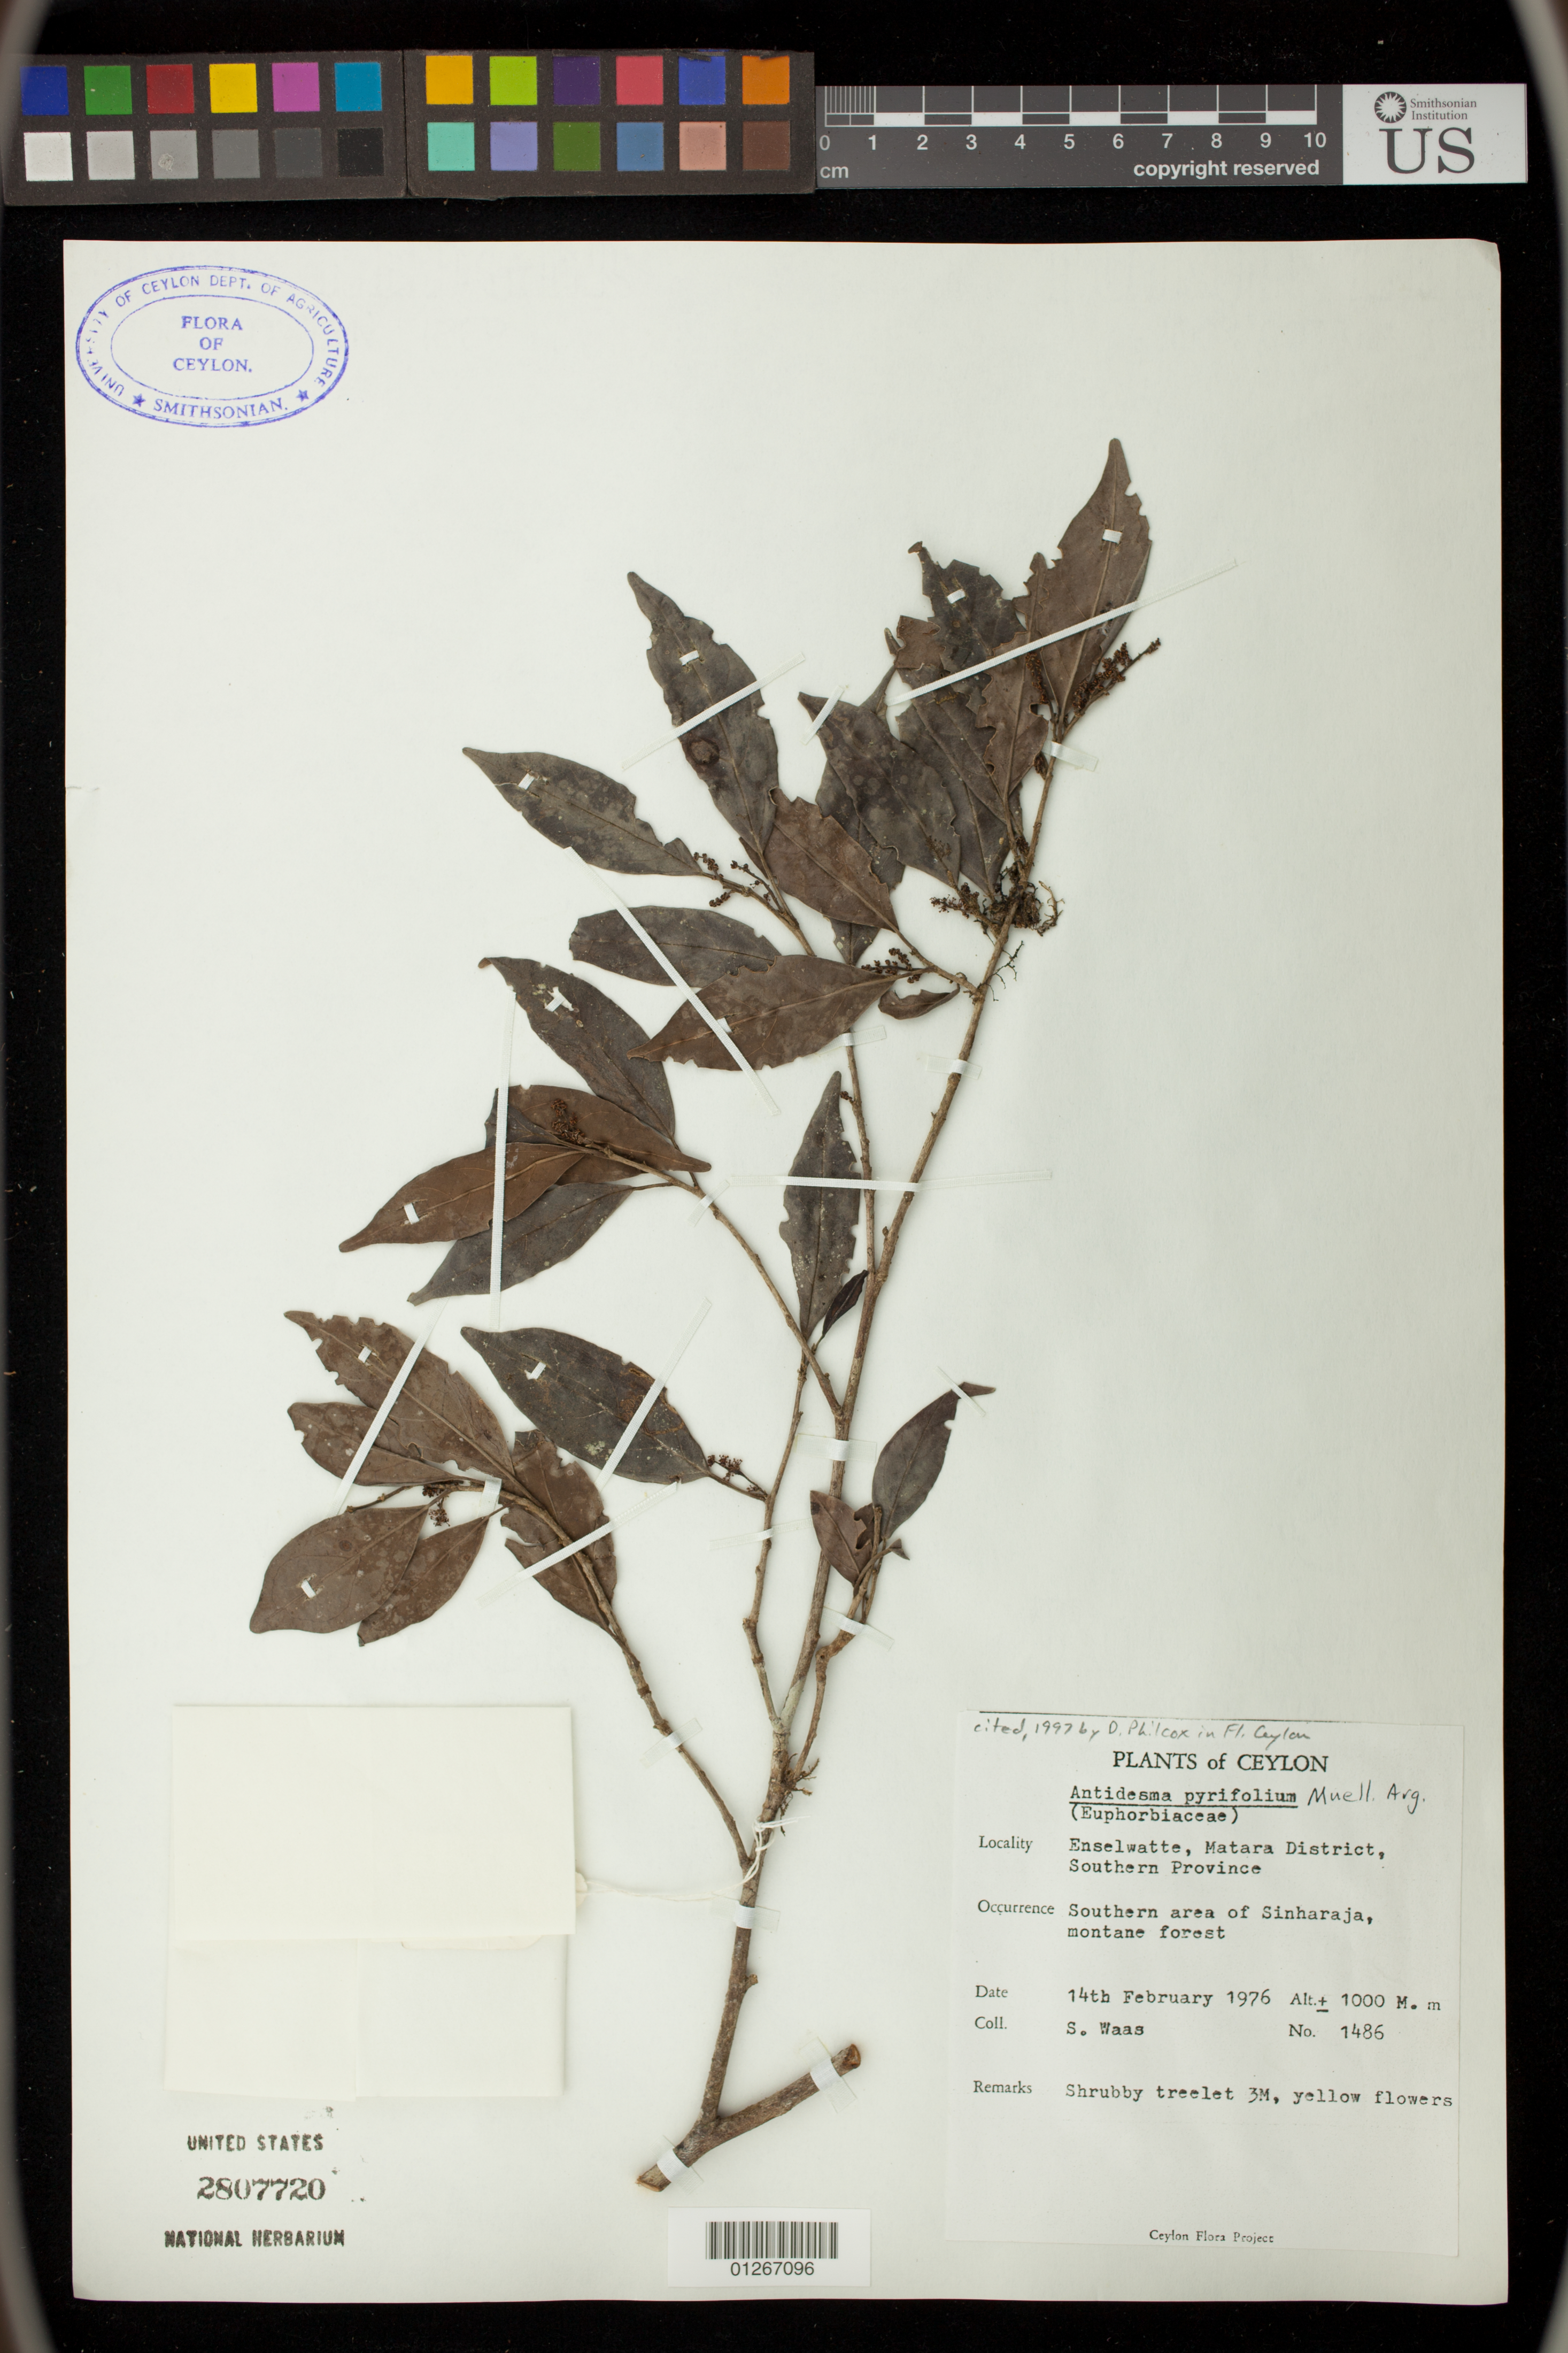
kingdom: Plantae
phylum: Tracheophyta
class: Magnoliopsida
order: Malpighiales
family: Phyllanthaceae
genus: Antidesma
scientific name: Antidesma pyrifolium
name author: Müll. Arg.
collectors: S. Waas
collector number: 1486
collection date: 1976-02-14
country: Sri Lanka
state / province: Southern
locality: Enselwatte, Matara District, Southern Province, Southern area of Sinharaja, montane forest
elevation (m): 1000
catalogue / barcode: US 2807720